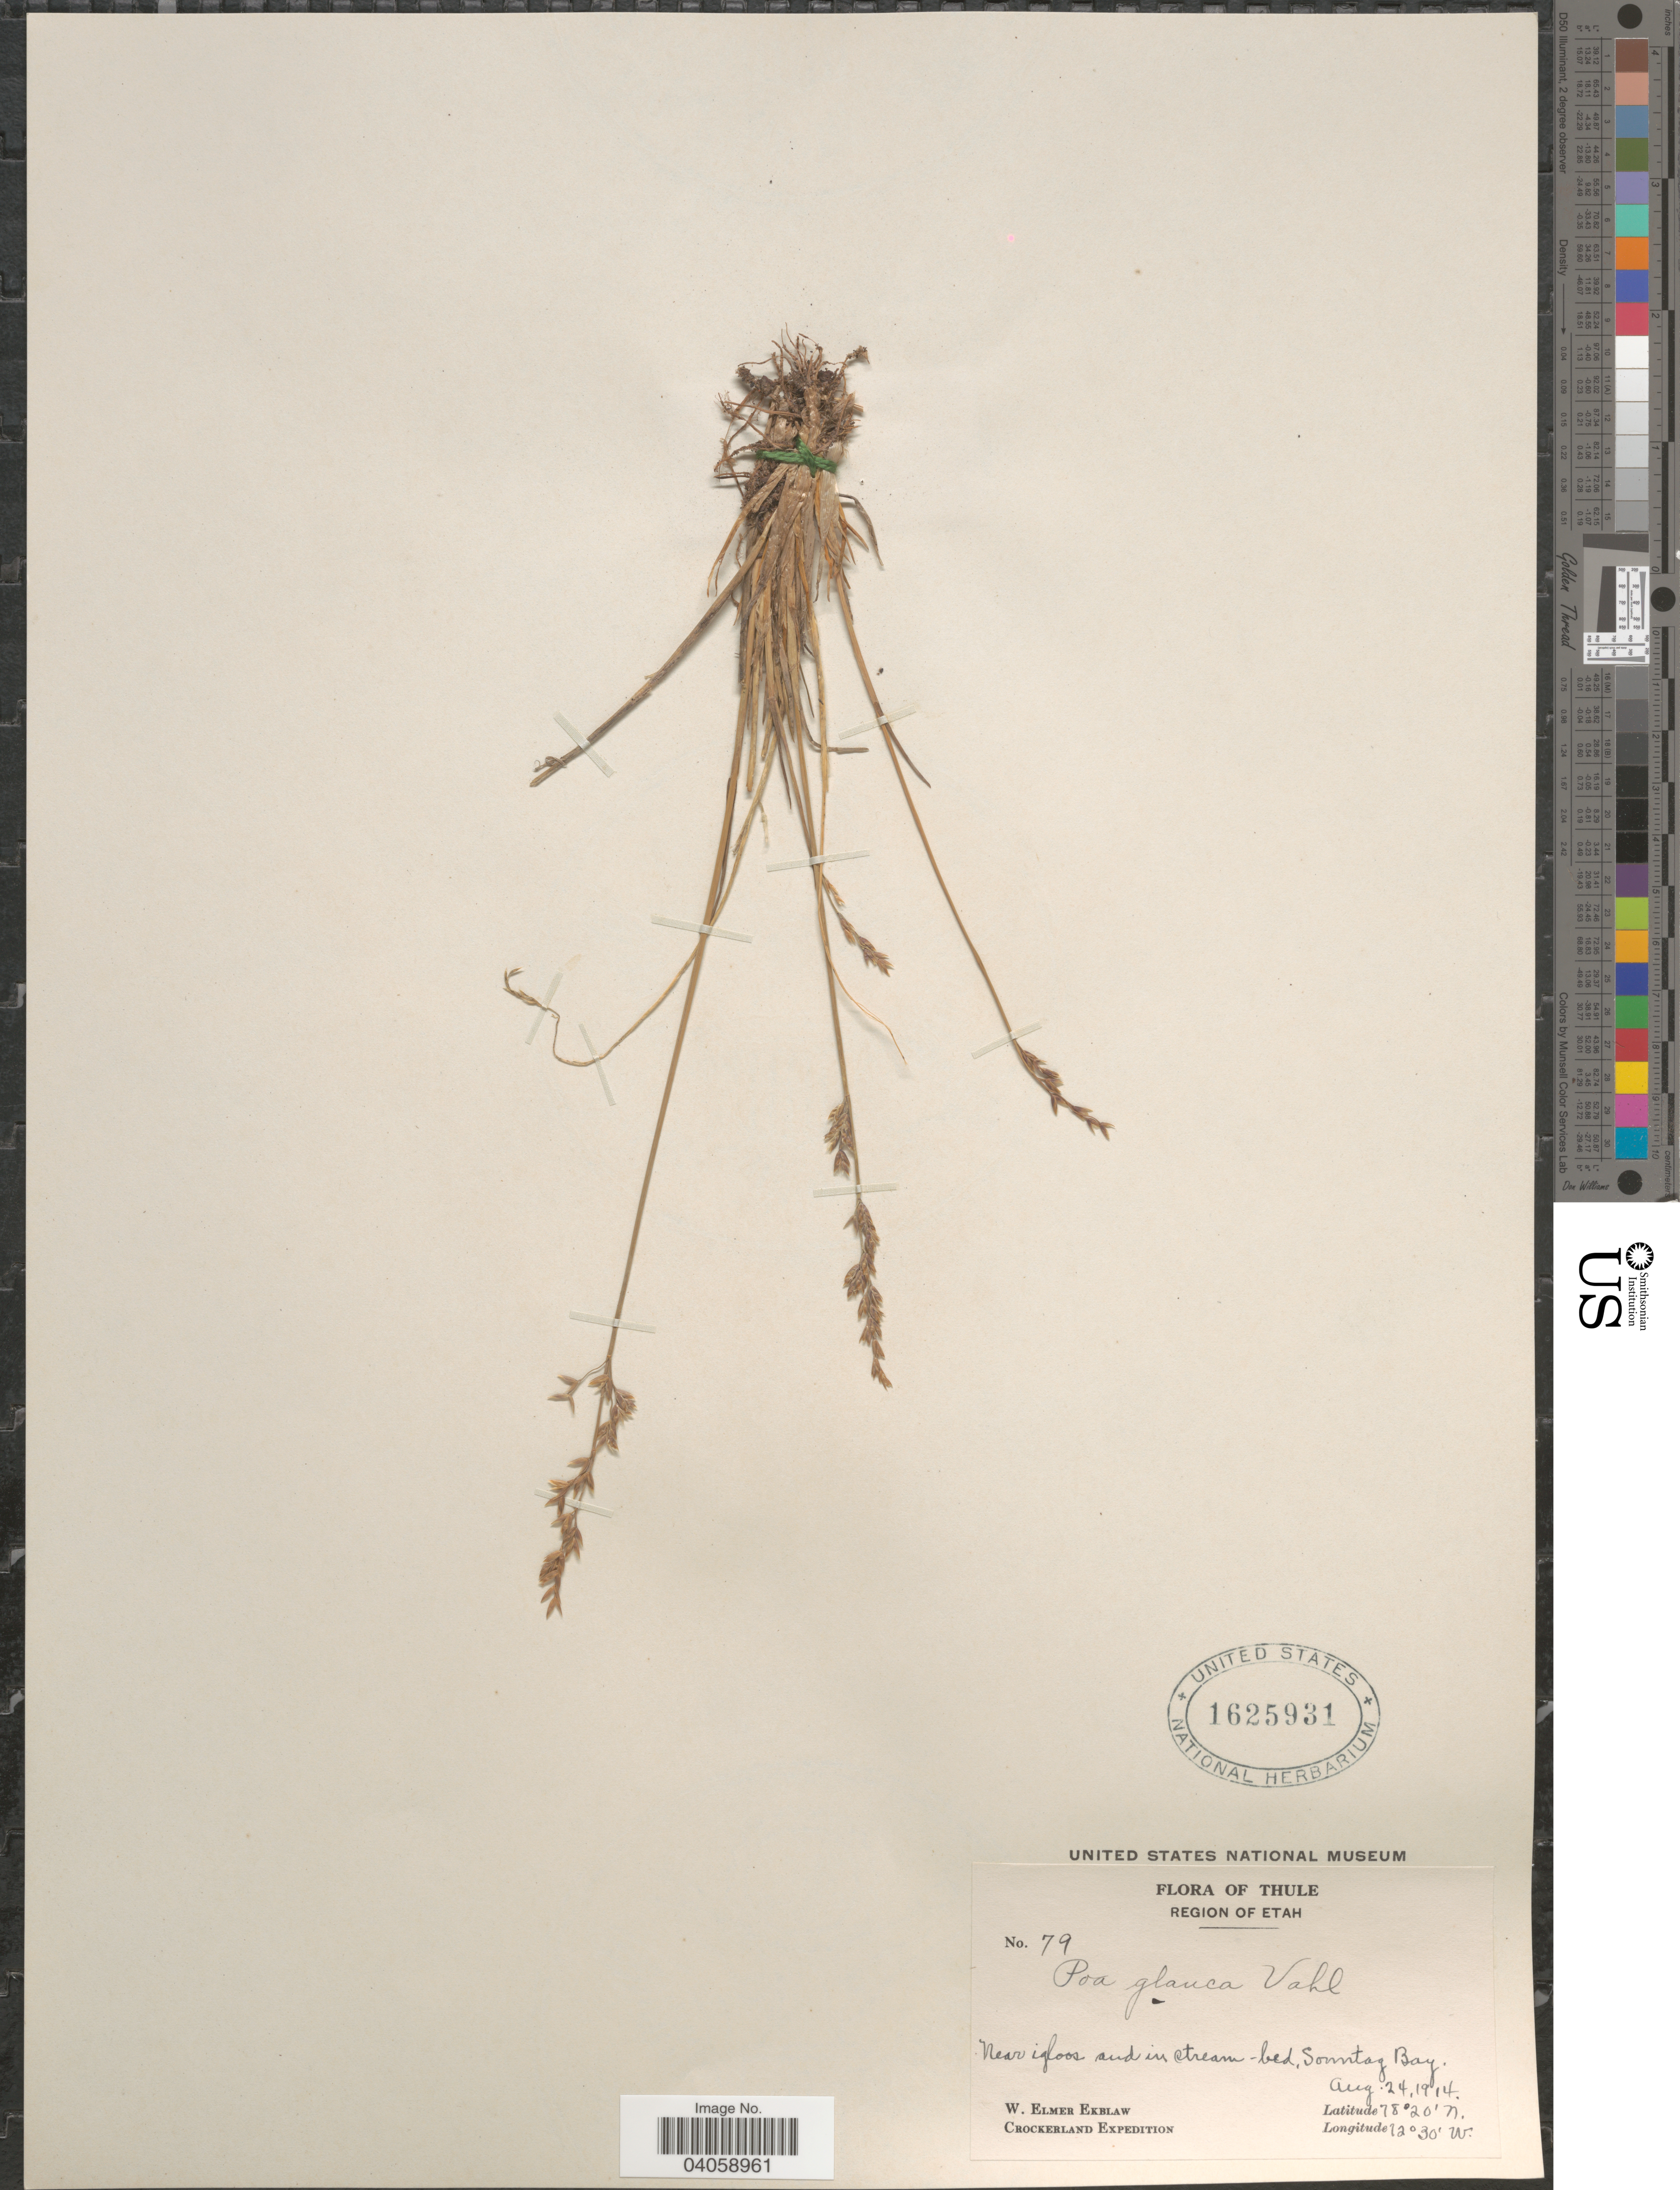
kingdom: Plantae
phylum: Tracheophyta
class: Liliopsida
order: Poales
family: Poaceae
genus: Poa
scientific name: Poa glauca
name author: Vahl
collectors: W. Ekblaw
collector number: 79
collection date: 1914-08-24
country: Greenland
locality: Thule. Region of Etah. Sonntag Bay.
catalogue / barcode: US 1625931